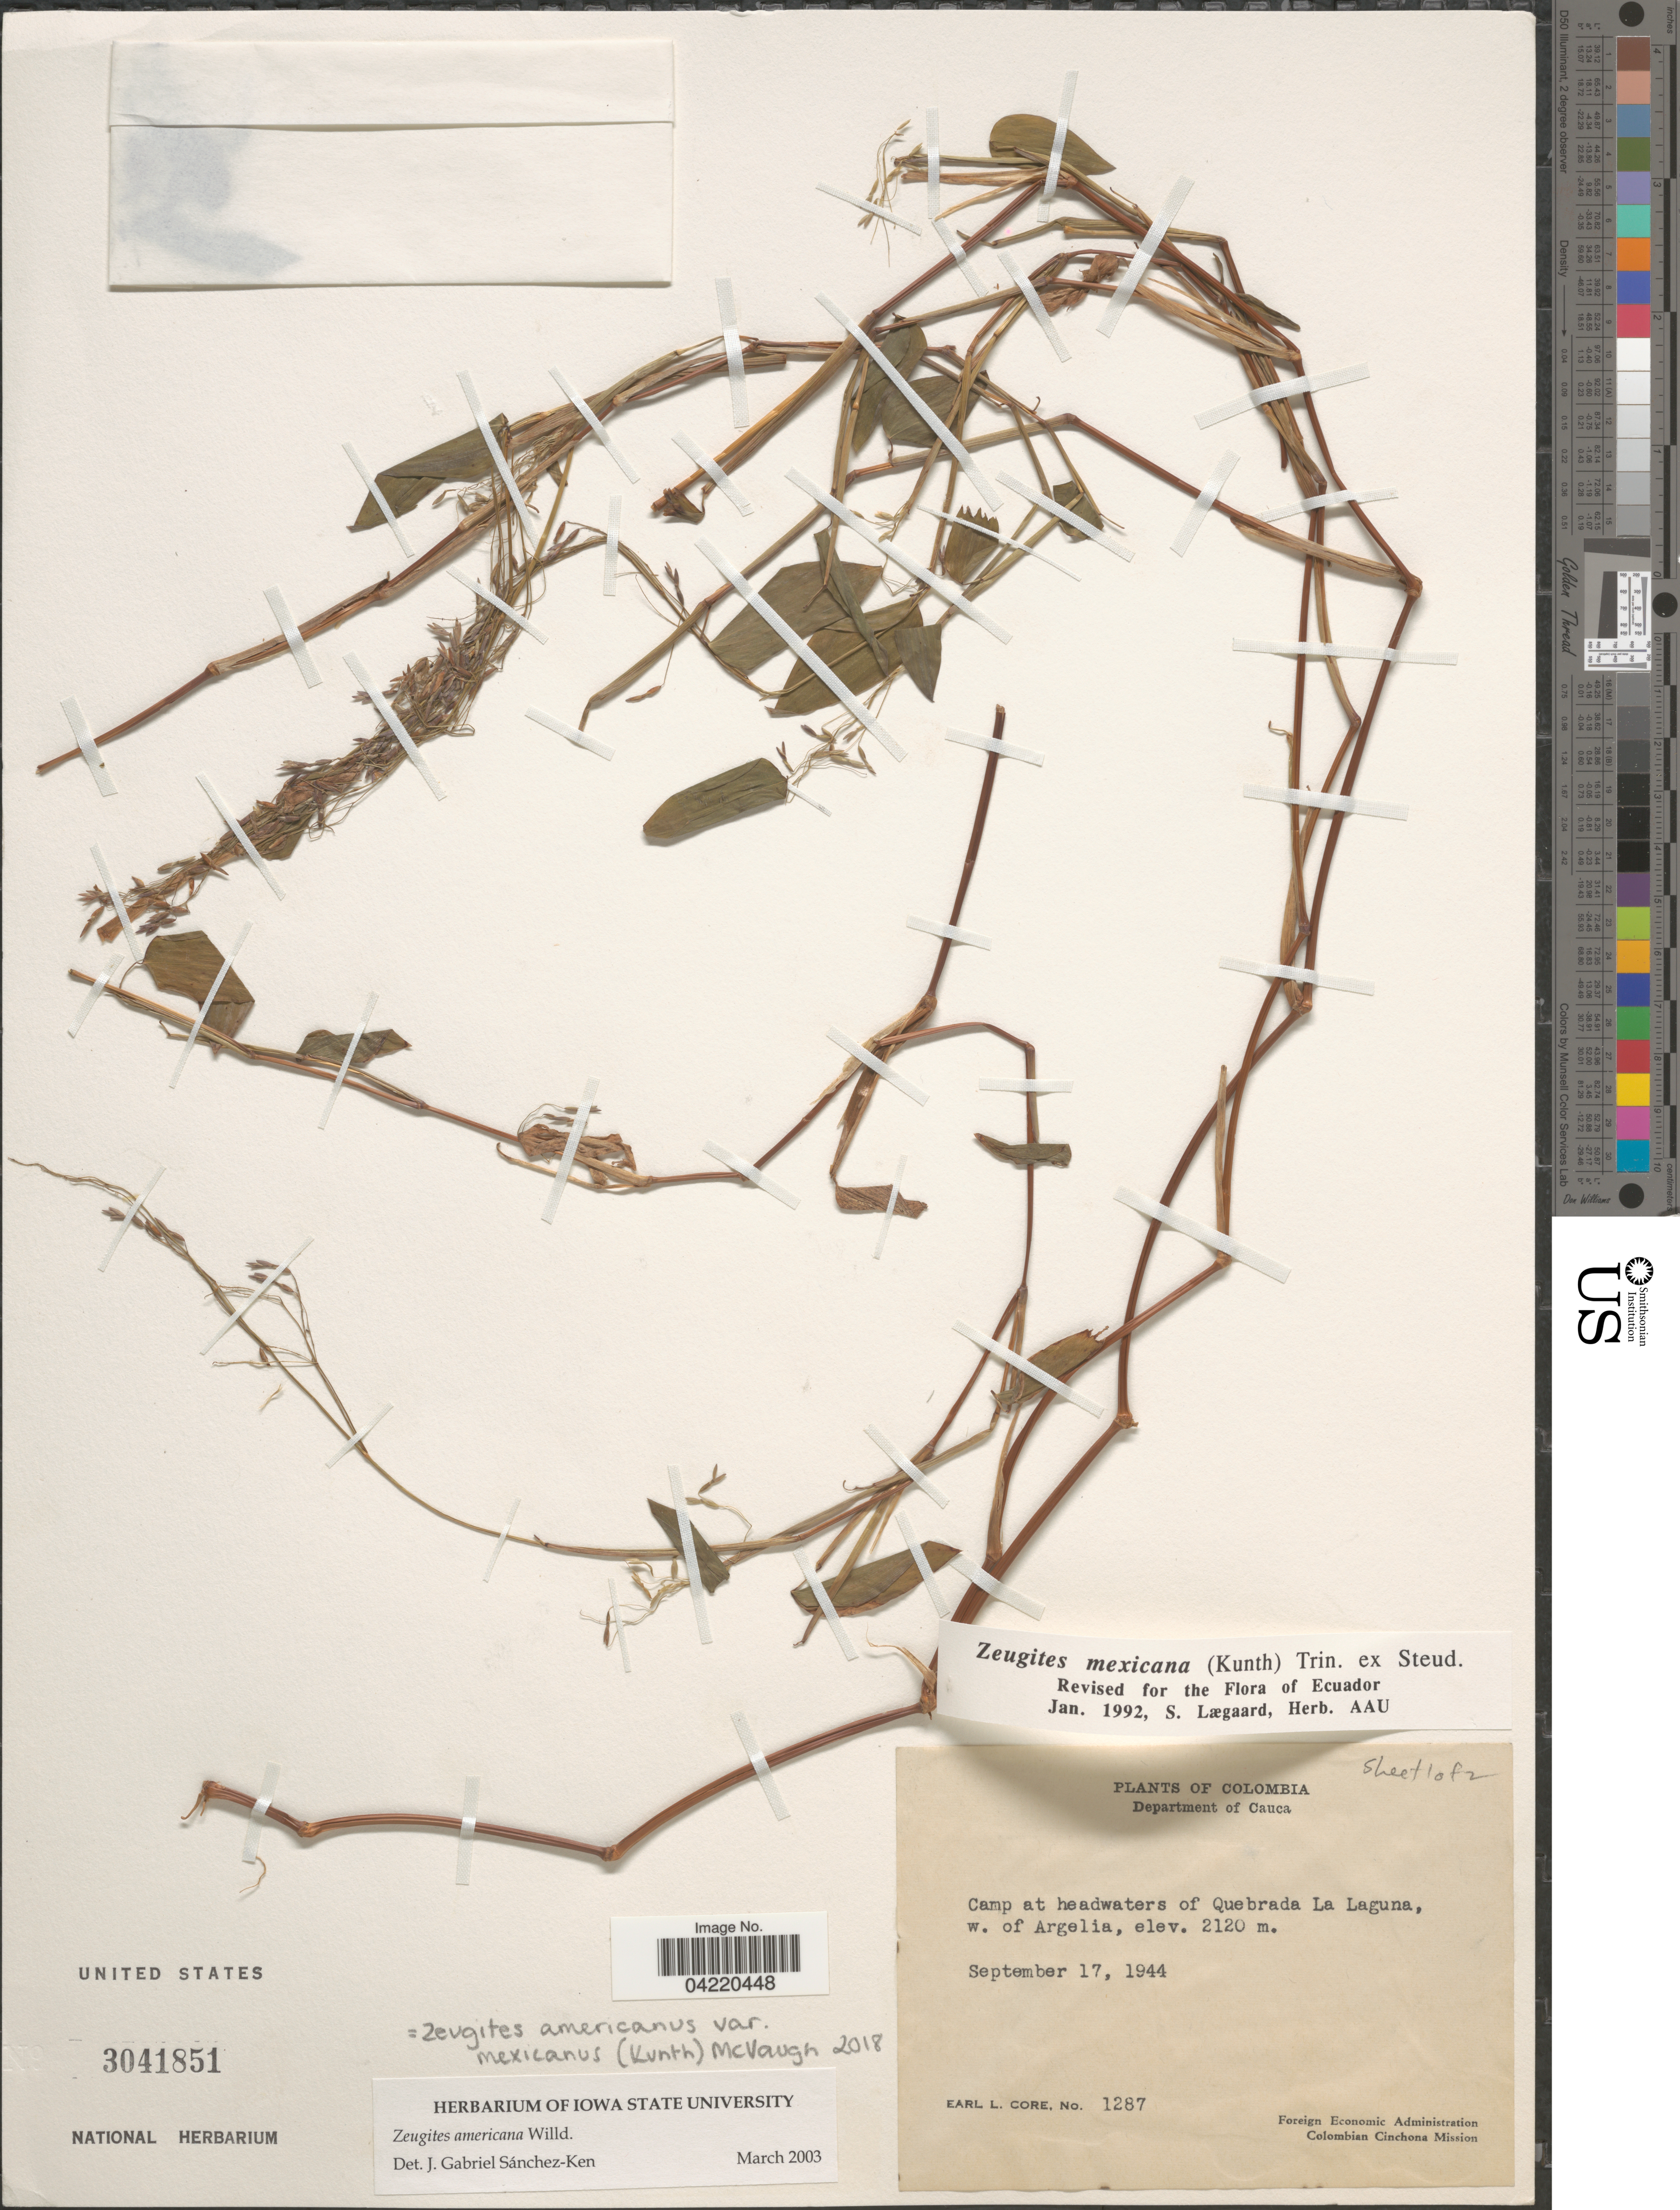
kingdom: Plantae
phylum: Tracheophyta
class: Liliopsida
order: Poales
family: Poaceae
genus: Zeugites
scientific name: Zeugites americanus var. mexicanus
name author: (Kunth) McVaugh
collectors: E. L. Core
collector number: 1287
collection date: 1944-09-17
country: Colombia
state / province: Cauca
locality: Department of Cauca. Camp at headwaters of Quebrada La Laguna, w. of Argelia.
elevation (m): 2120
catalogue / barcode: US 3041851